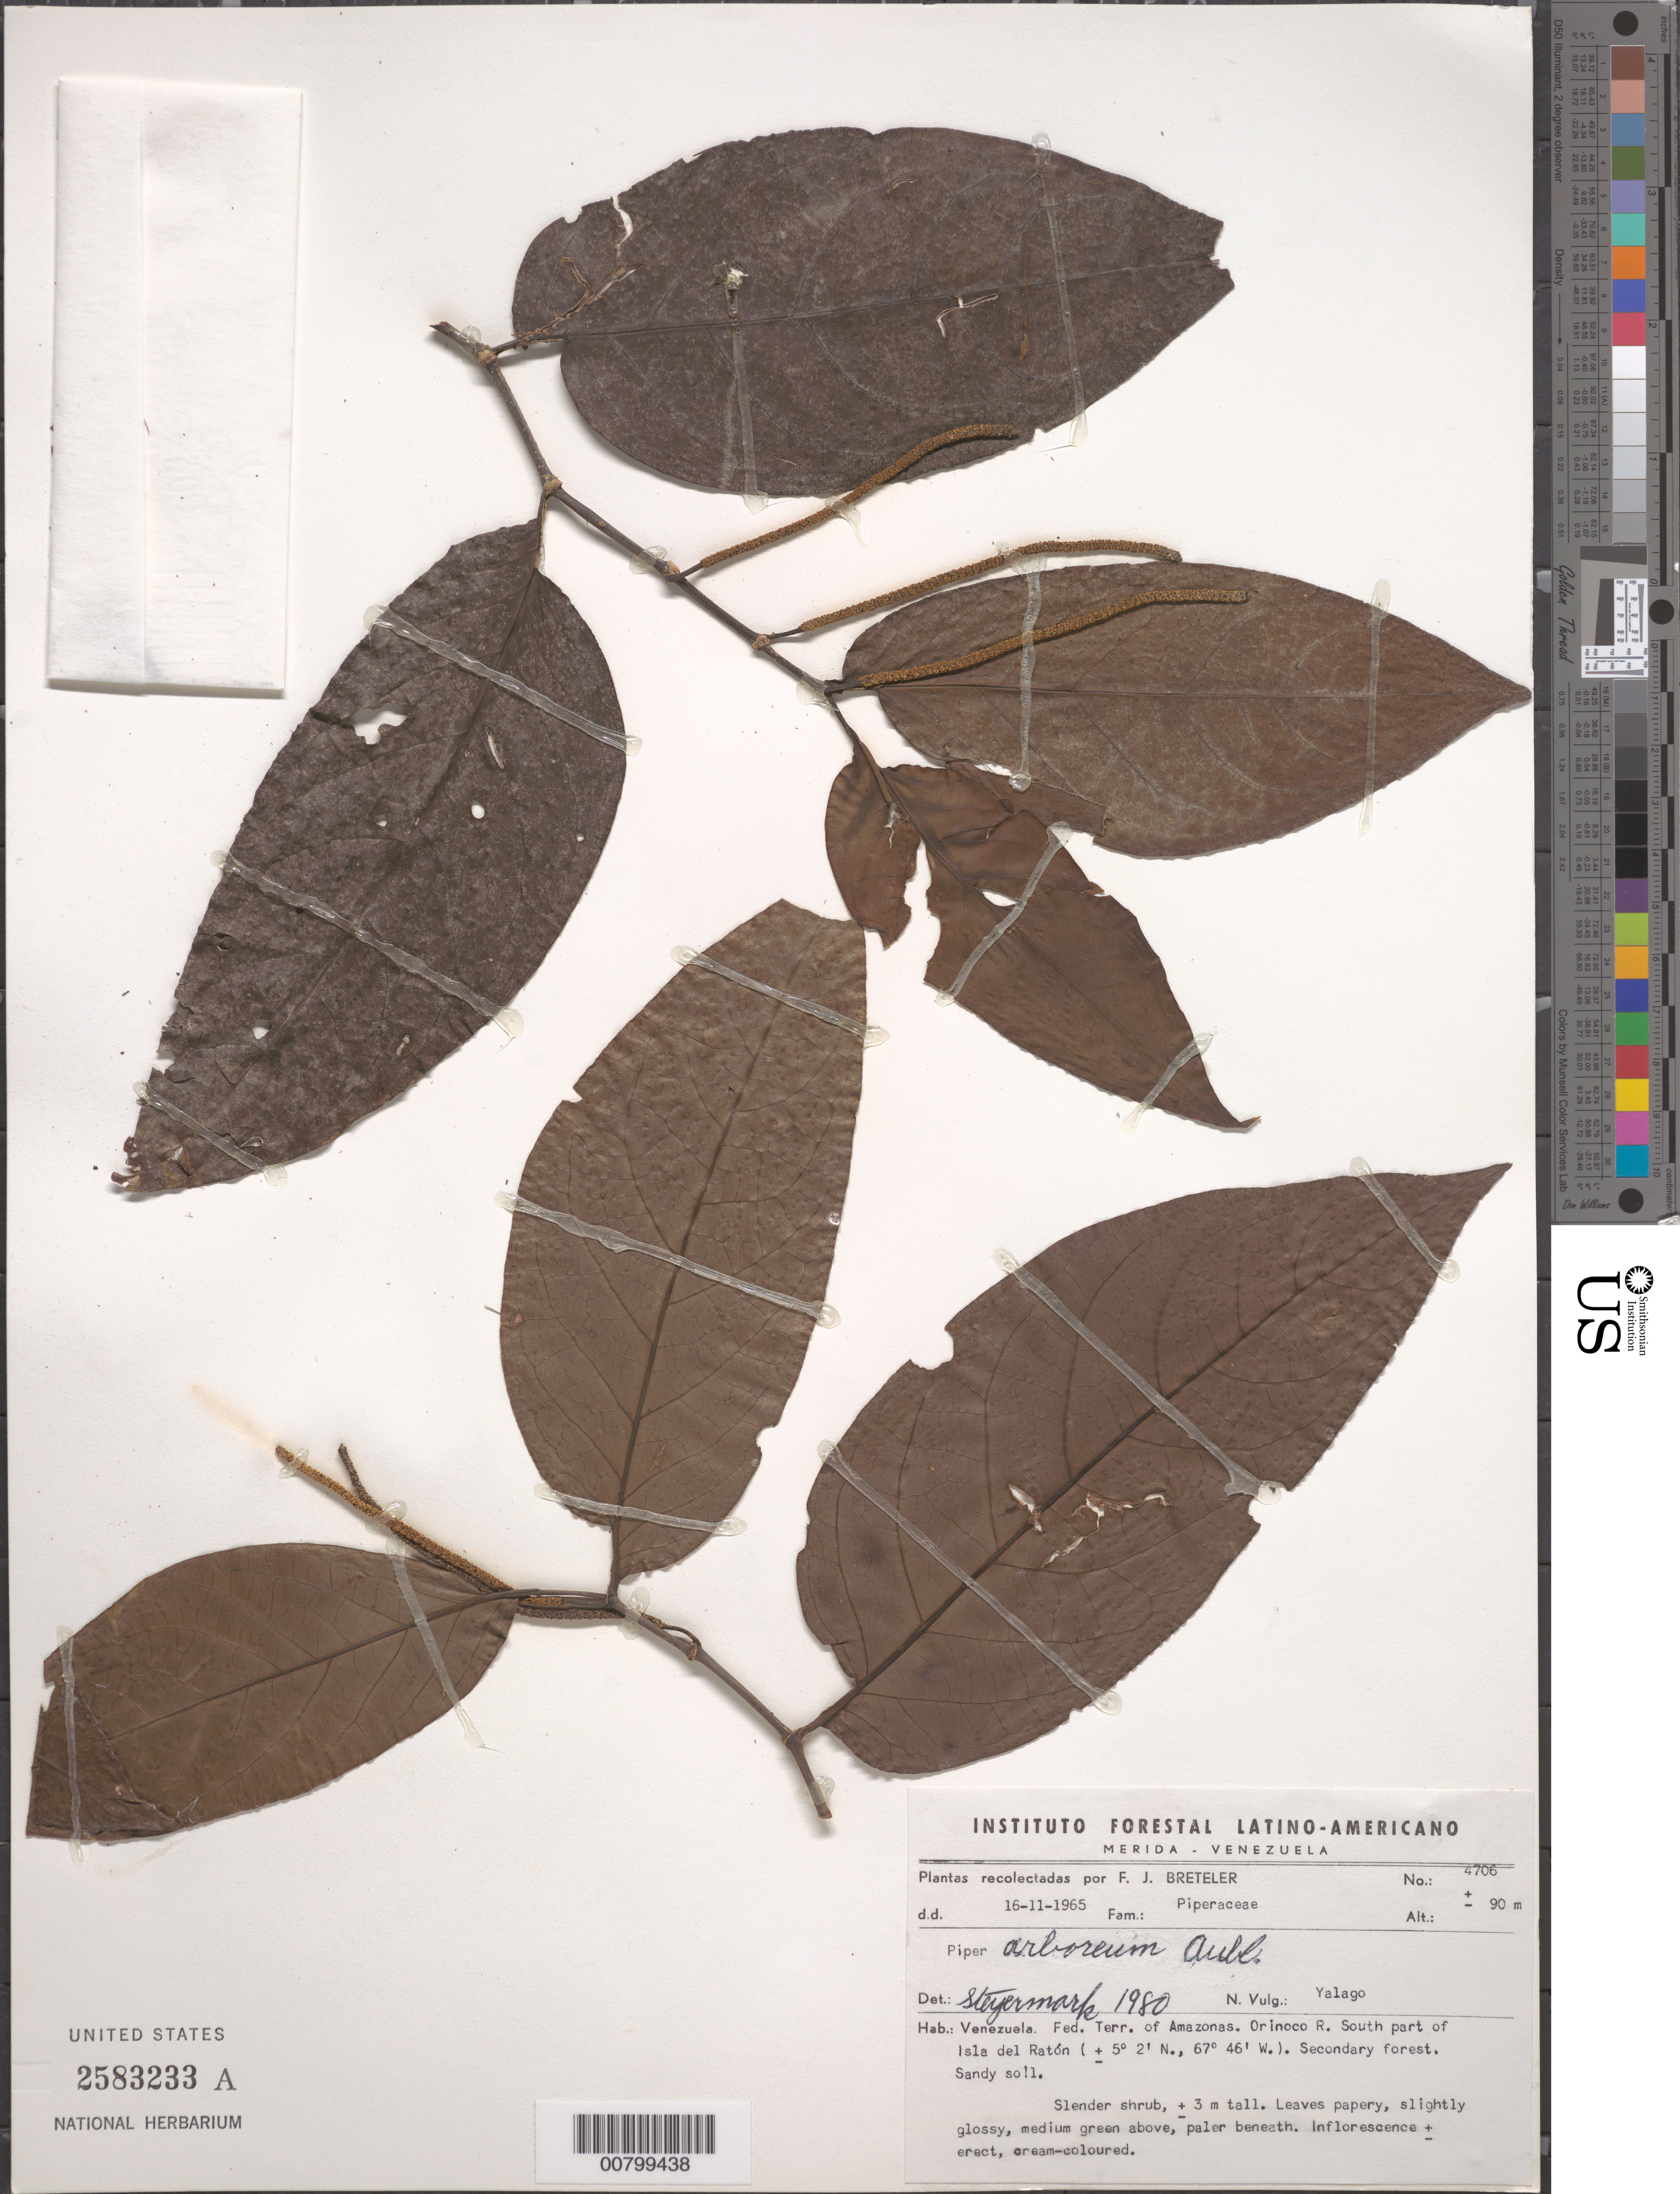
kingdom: Plantae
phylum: Tracheophyta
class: Magnoliopsida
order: Piperales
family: Piperaceae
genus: Piper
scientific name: Piper arboreum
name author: Aubl.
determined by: Steyermark, Julian A., (VEN)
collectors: F. J. Breteler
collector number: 4706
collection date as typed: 16-Nov-65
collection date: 1965-11-16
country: Venezuela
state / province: Amazonas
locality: Orinoco R., southern part of Isla del Raton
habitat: Secondary forest, sandy soil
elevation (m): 90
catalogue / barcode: US 2583233